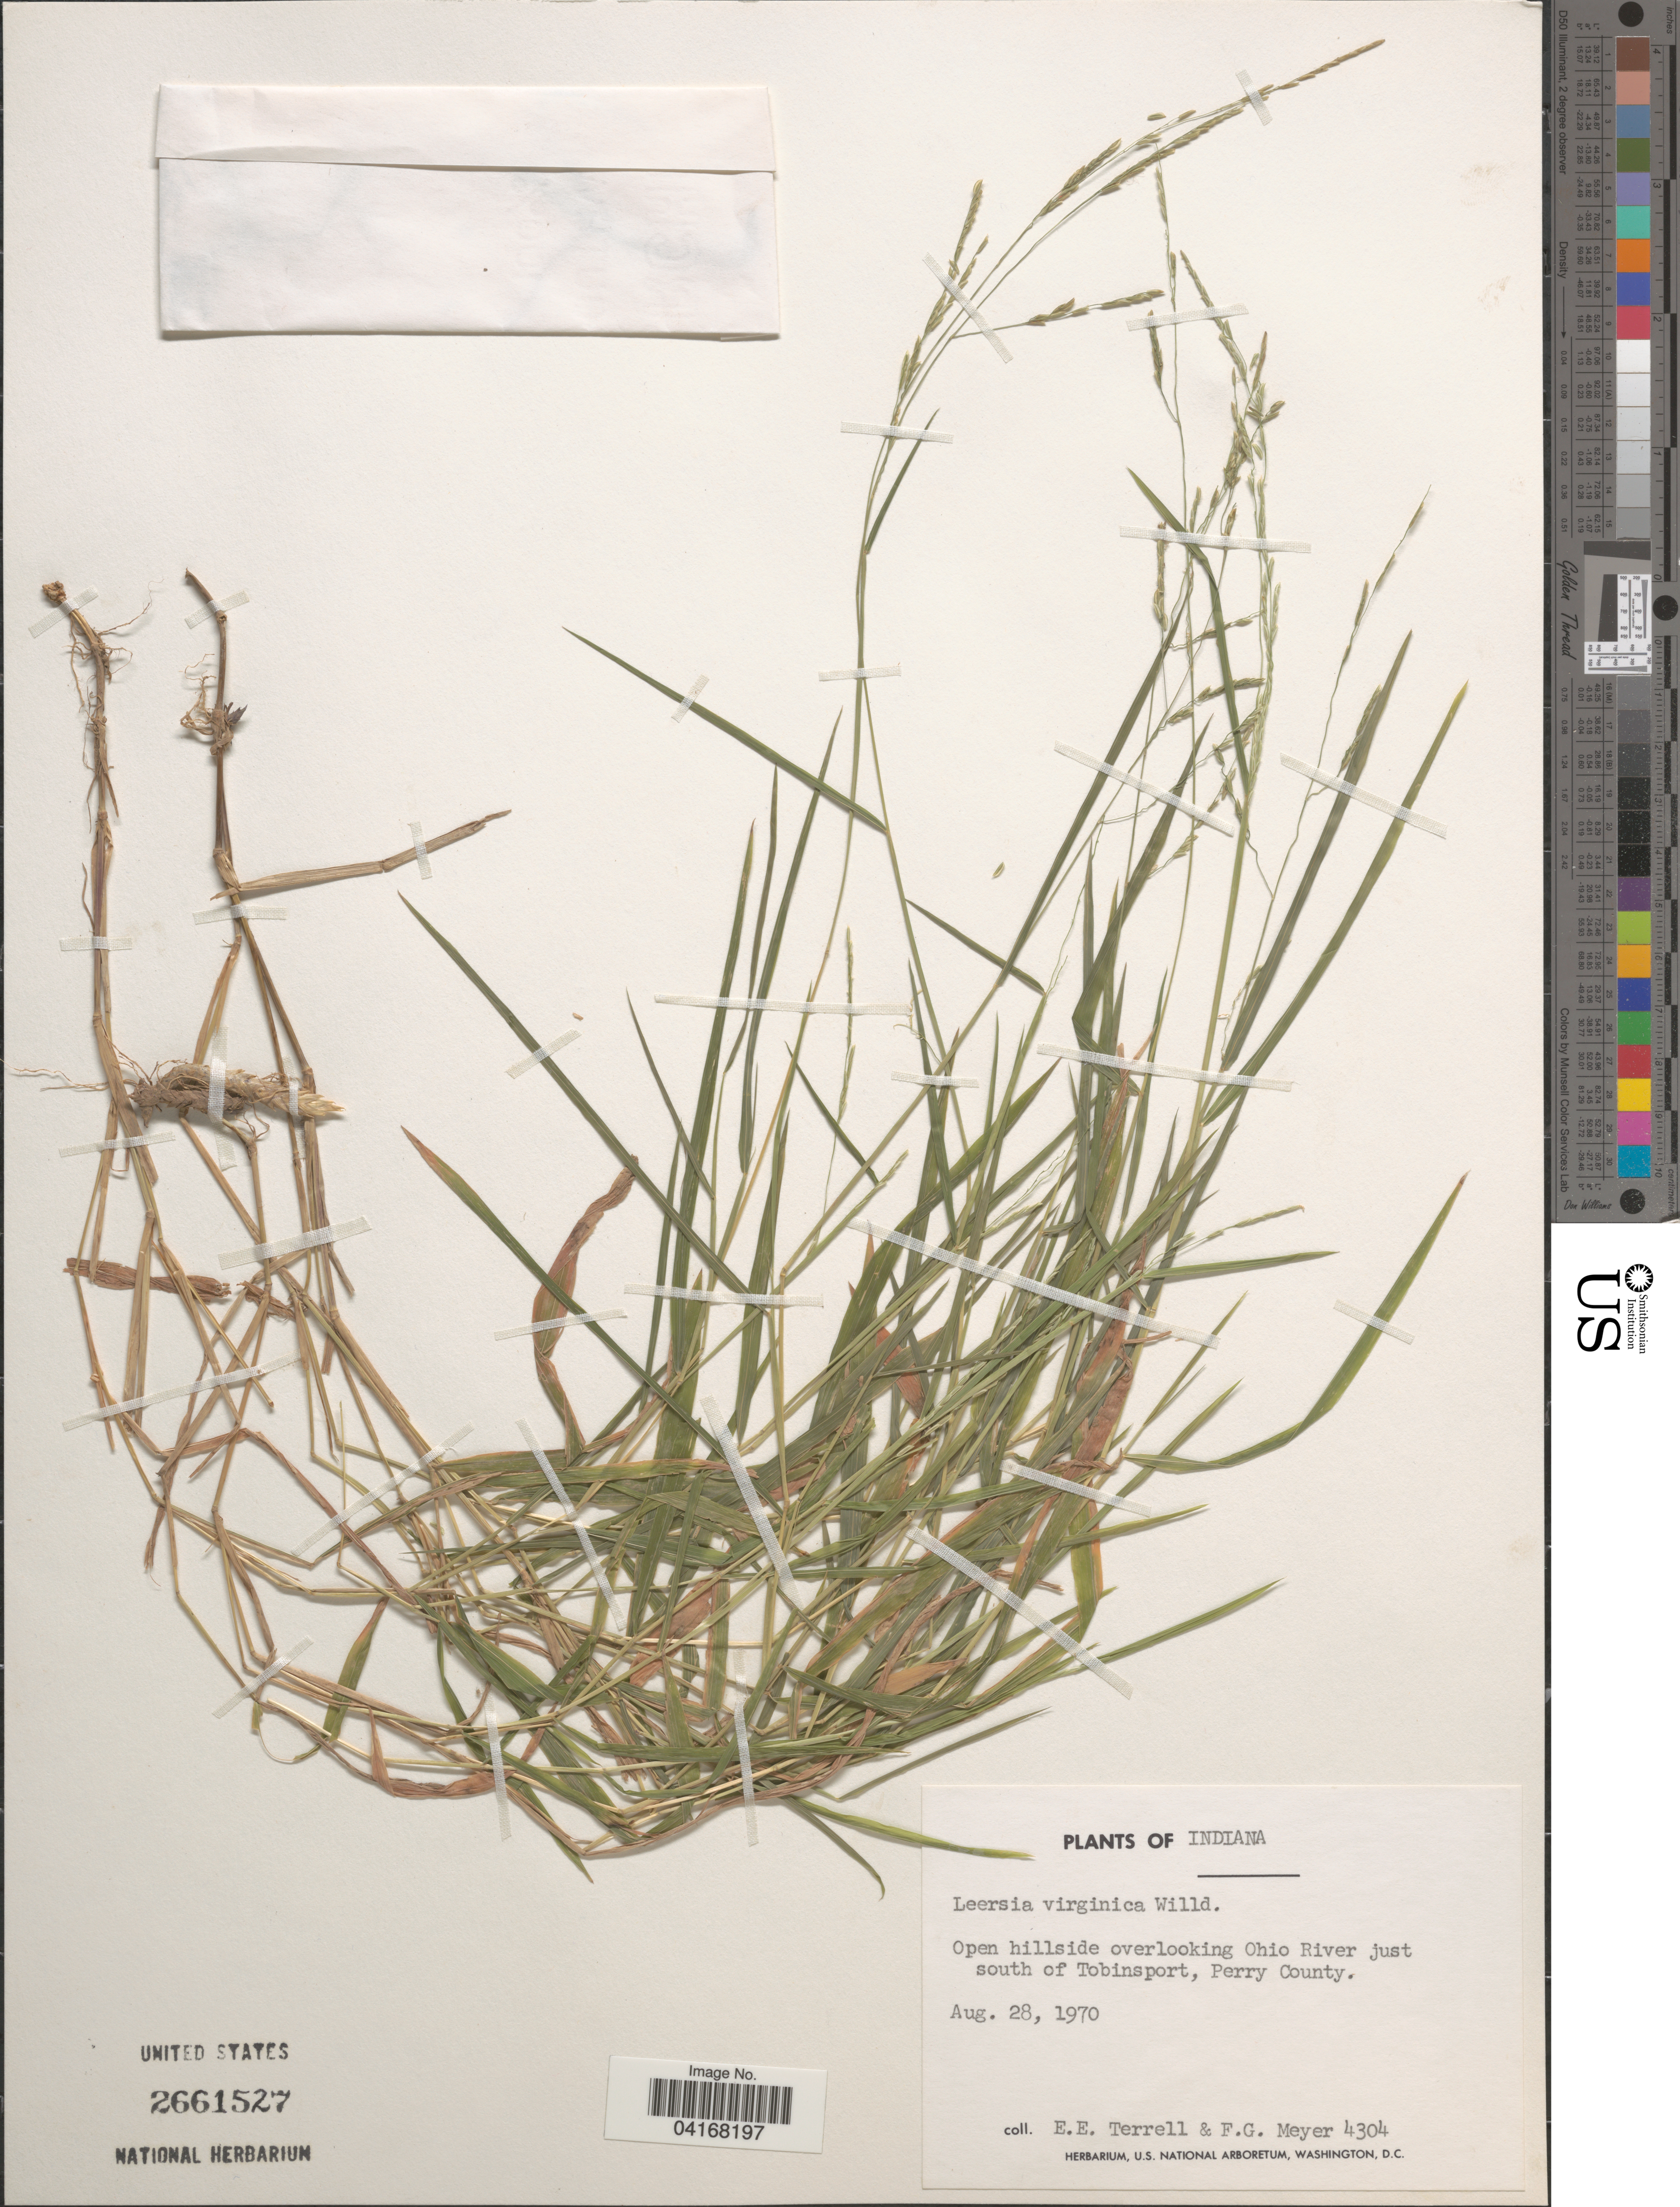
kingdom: Plantae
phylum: Tracheophyta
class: Liliopsida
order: Poales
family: Poaceae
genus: Leersia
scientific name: Leersia virginica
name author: Willd.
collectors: E. E. Terrell & F. G. Meyer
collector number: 4304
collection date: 1970-08-28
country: United States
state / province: Indiana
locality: Open hillside overlooking Ohio River just south of Tobinsport, Perry County.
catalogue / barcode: US 2661527